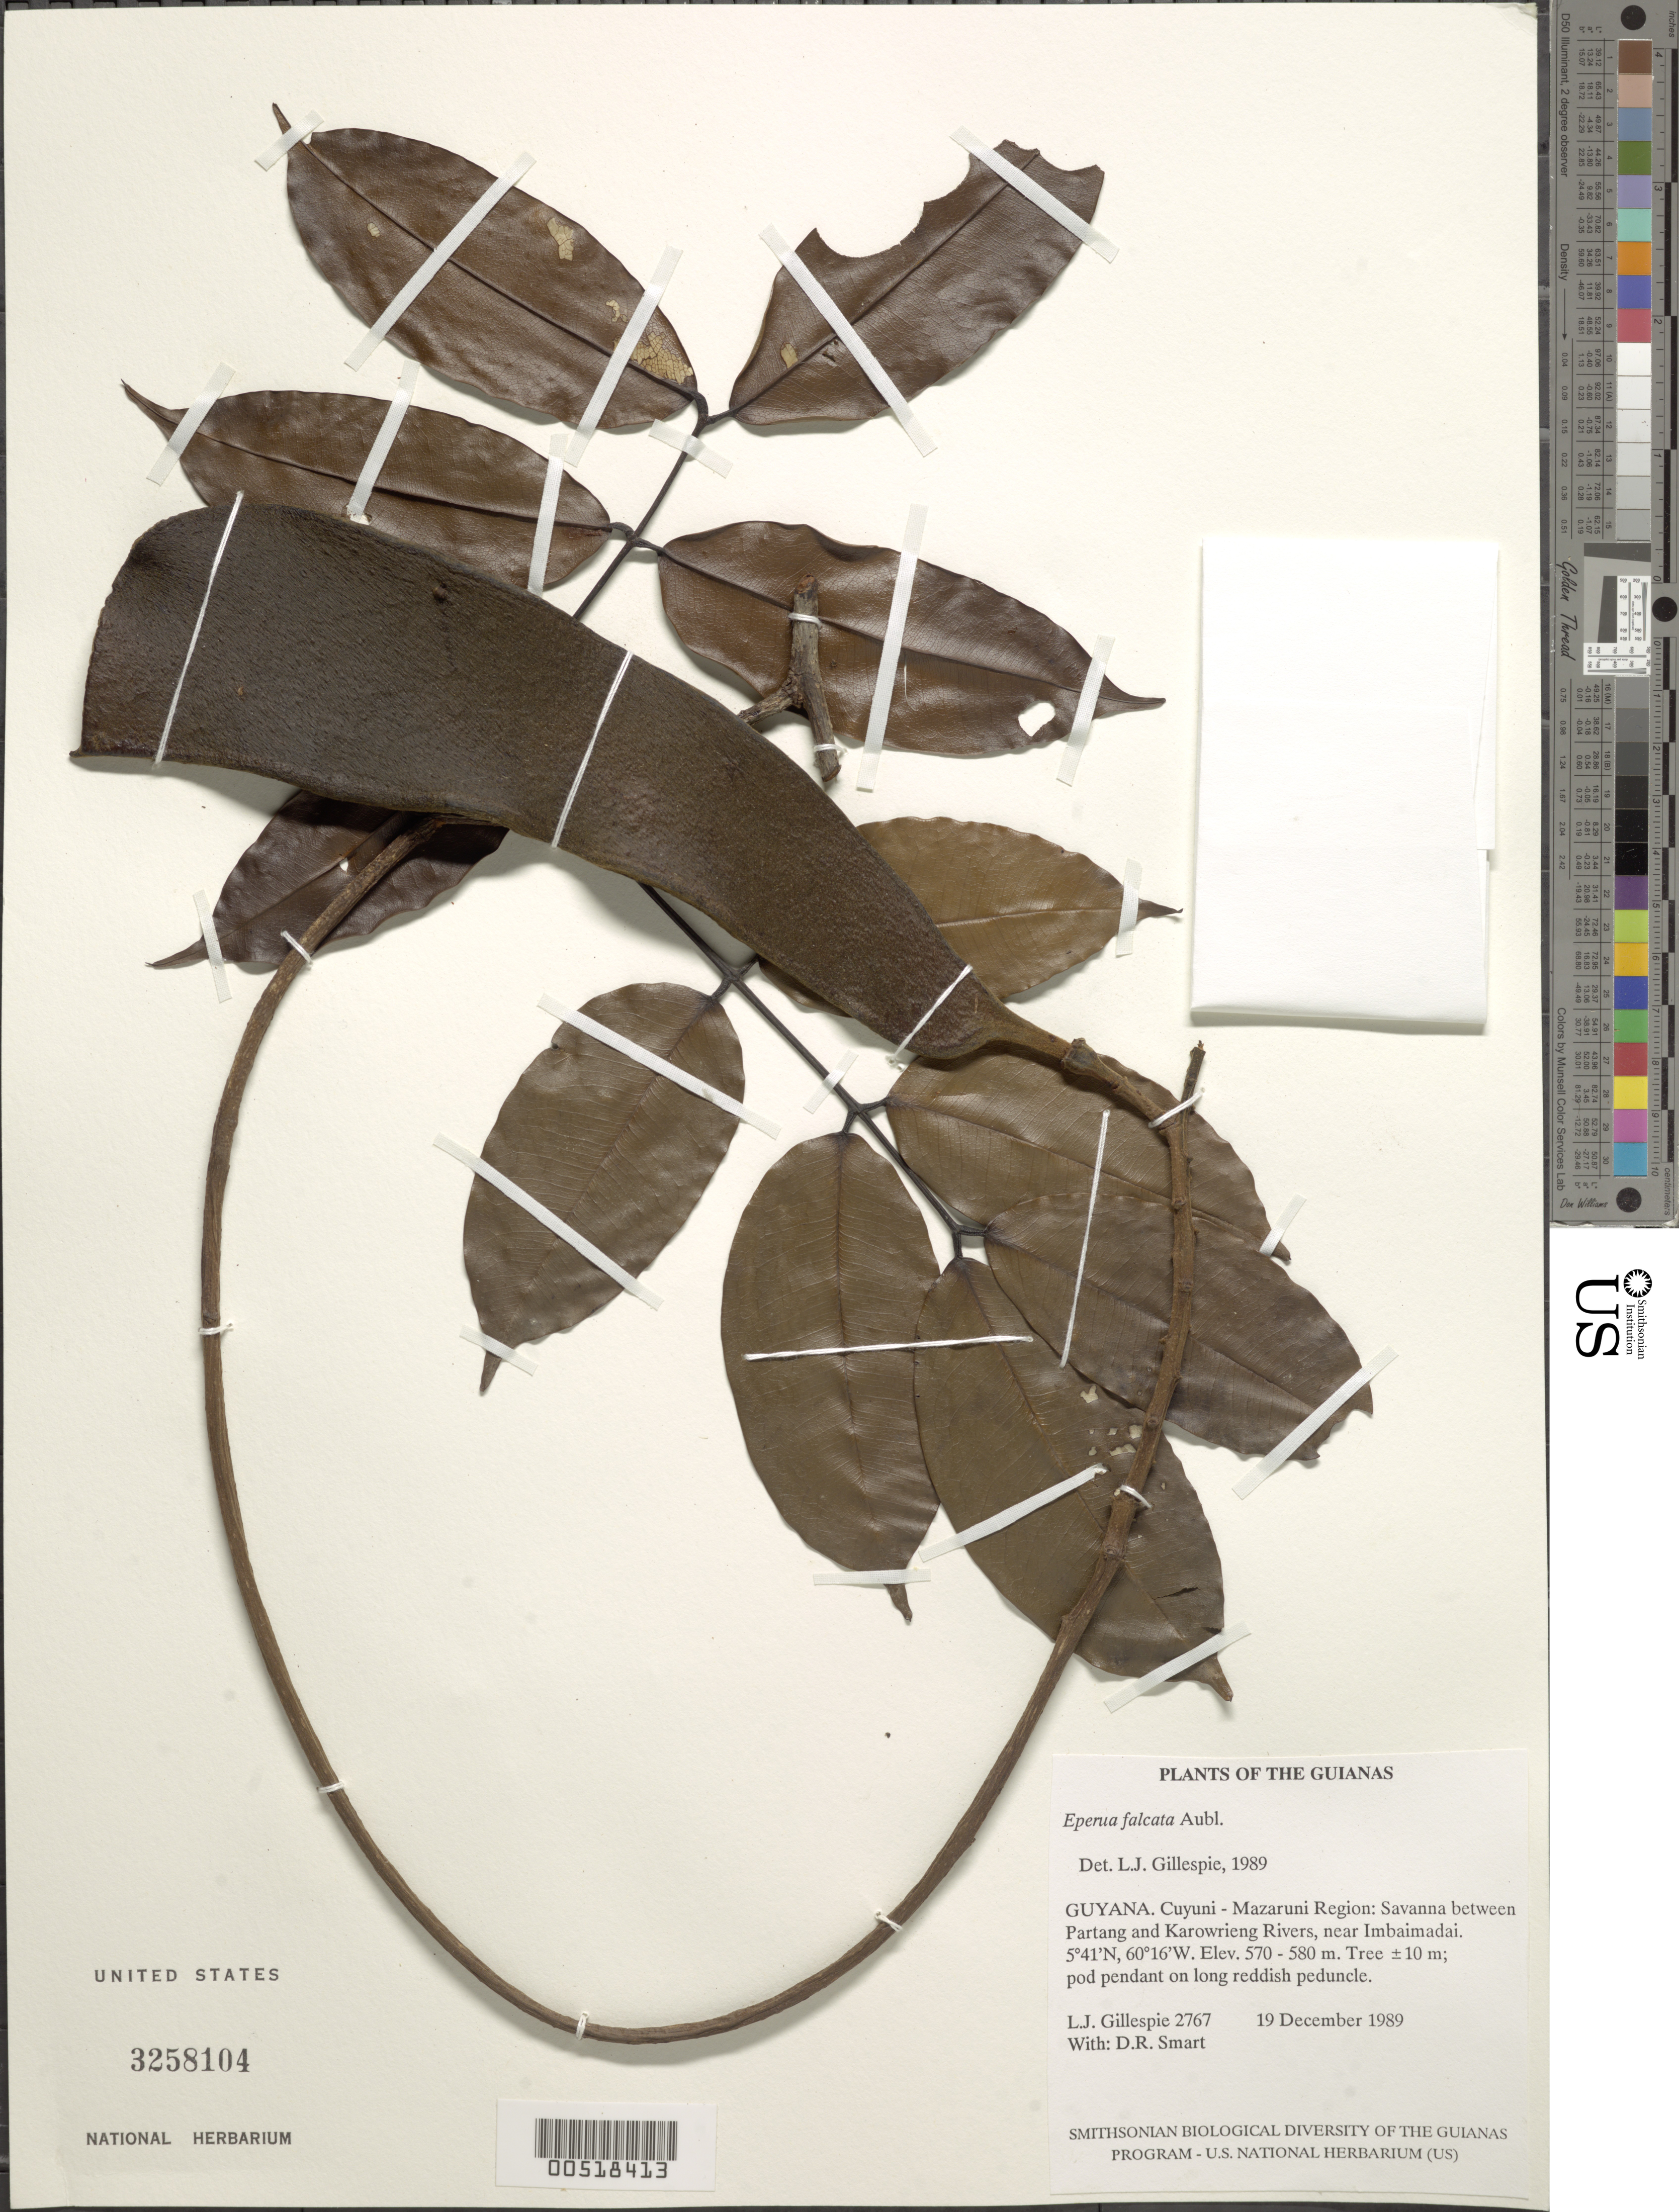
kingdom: Plantae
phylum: Tracheophyta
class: Magnoliopsida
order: Fabales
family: Fabaceae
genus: Eperua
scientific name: Eperua falcata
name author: Aubl.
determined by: Gillespie, L. J.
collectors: L. J. Gillespie & D. R. Smart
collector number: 2767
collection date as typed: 19 December 1989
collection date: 1989-12-19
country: Guyana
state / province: Cuyuni-Mazaruni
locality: Between Partang and Karowrieng Rivers, near Imbaimadai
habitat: Savanna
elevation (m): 570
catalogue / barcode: US 3258104